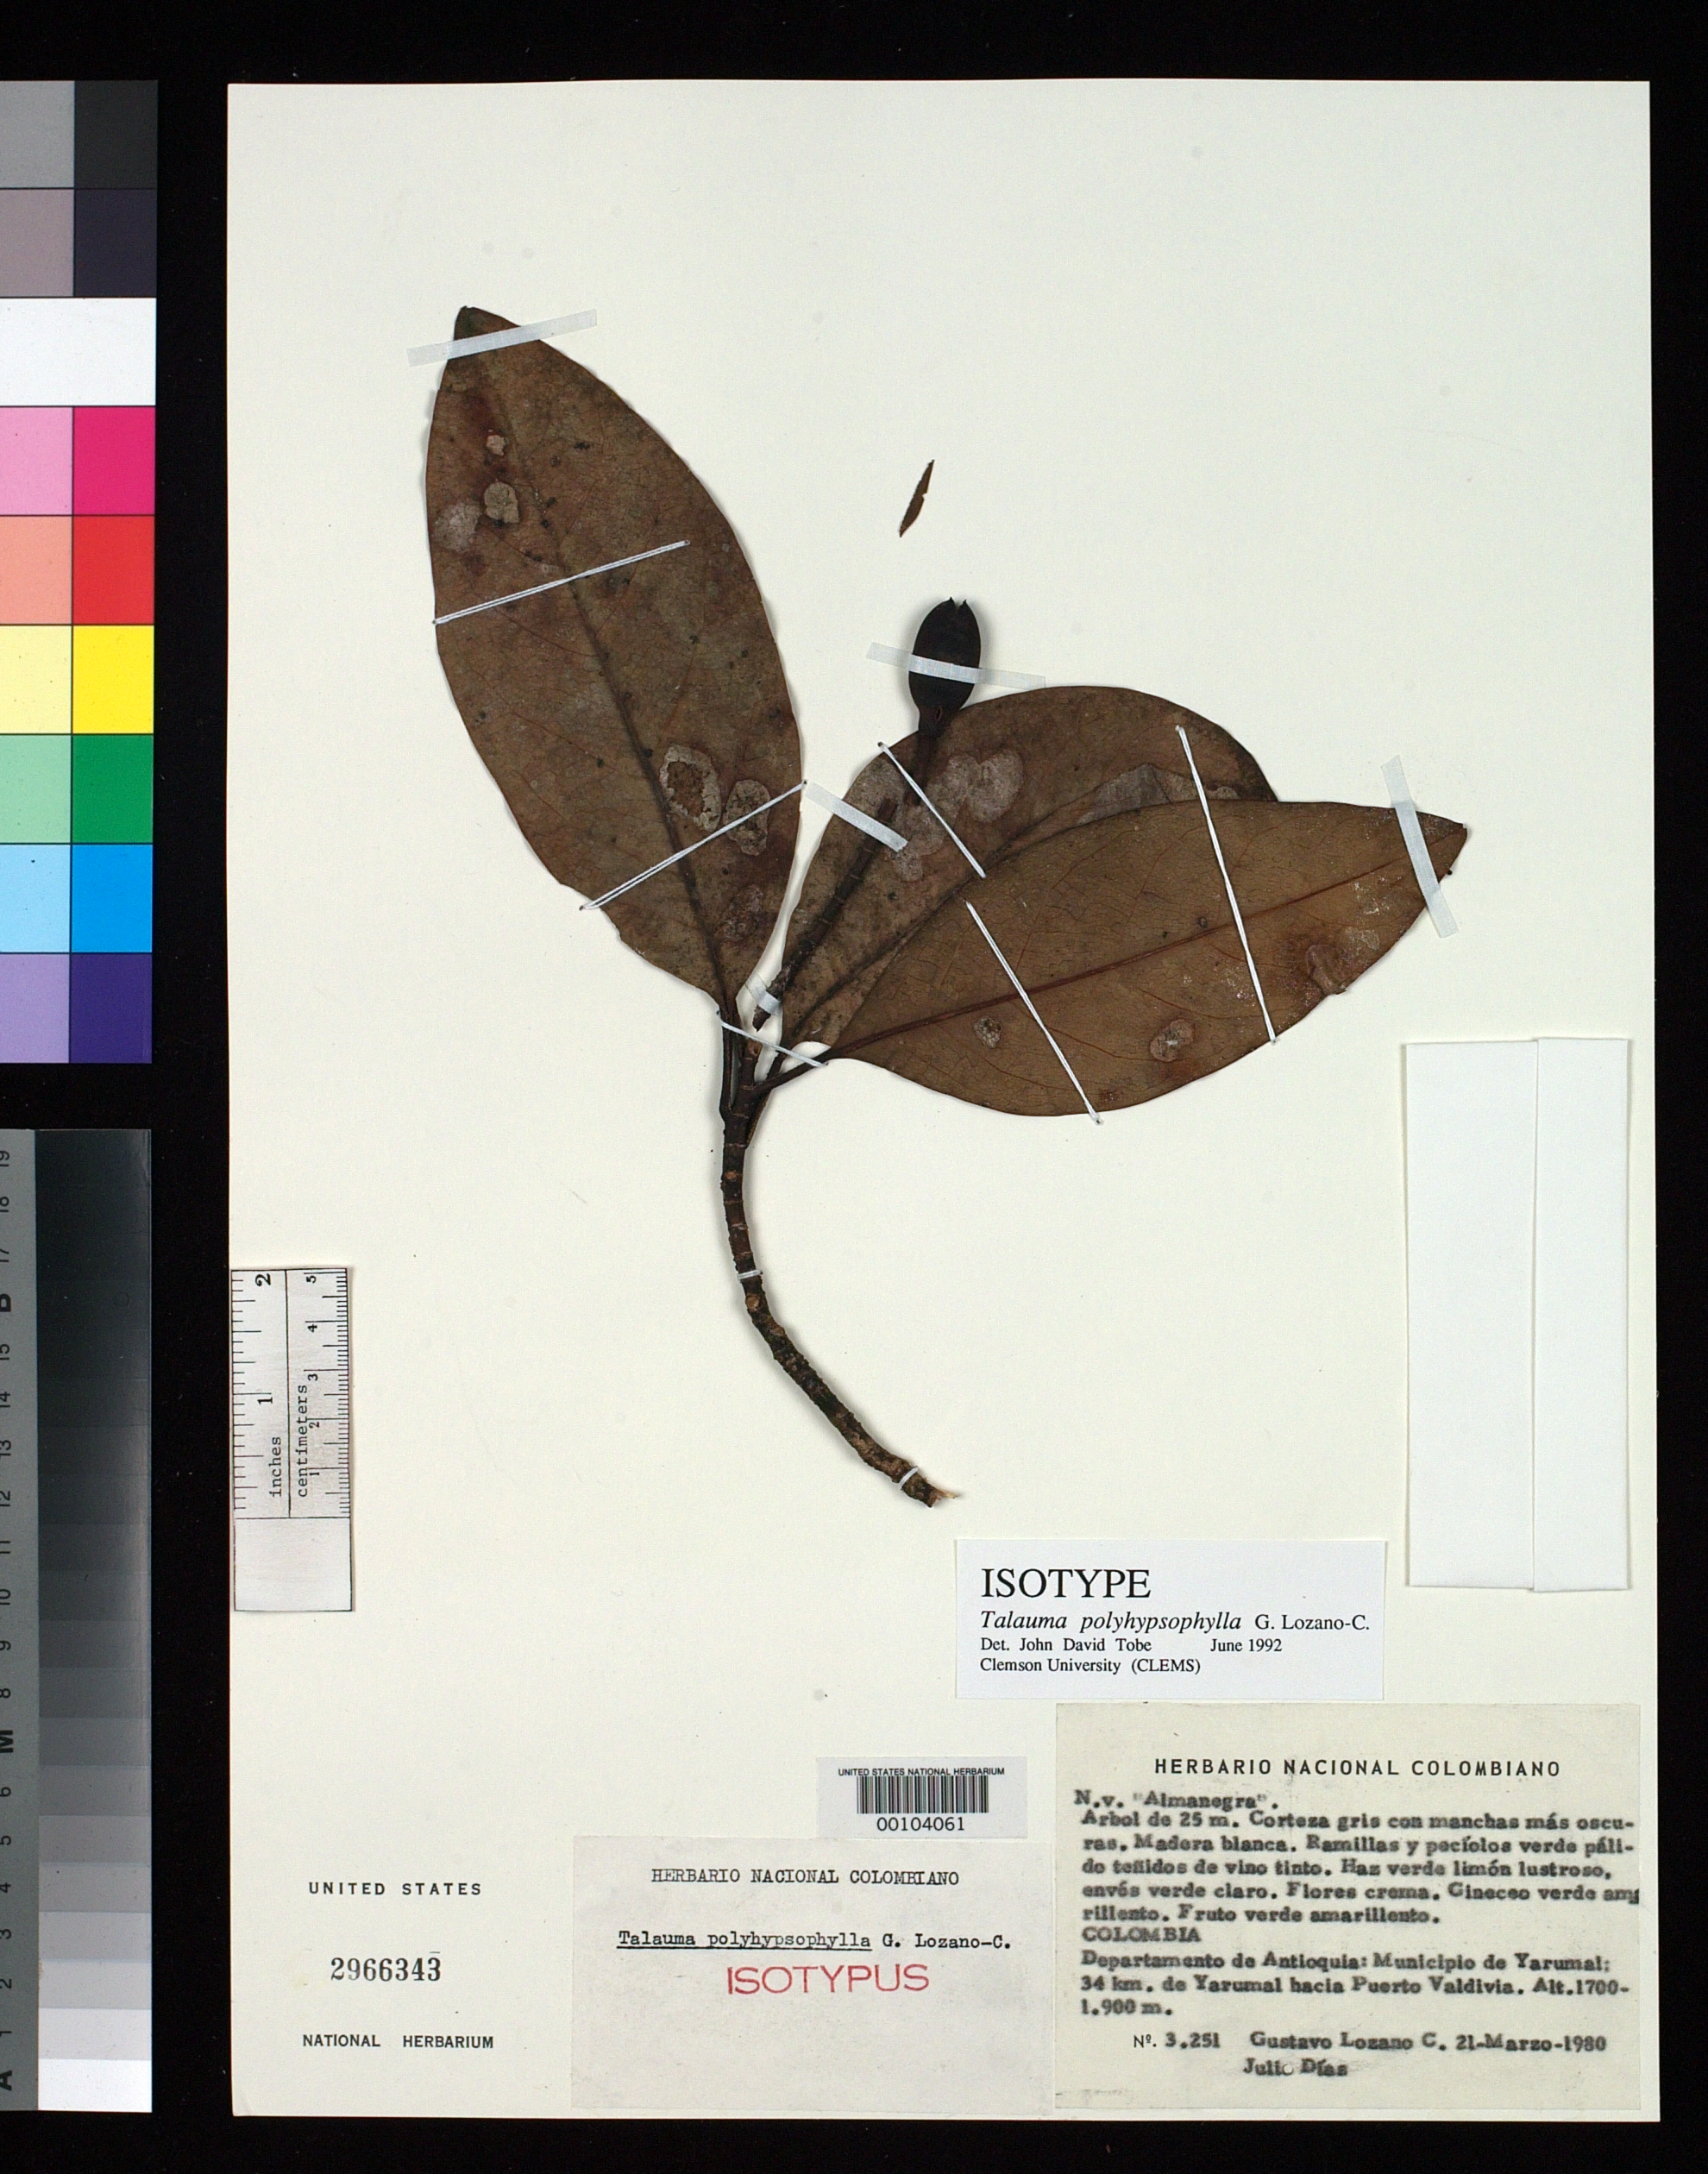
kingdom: Plantae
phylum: Tracheophyta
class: Magnoliopsida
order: Magnoliales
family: Magnoliaceae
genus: Talauma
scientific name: Talauma polyhypsophylla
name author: Lozano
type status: Isotype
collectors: G. Lozano-Contreras & J. Diaz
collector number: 3251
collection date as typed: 21 Mar 1980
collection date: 1980-03-21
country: Colombia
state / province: Antioquia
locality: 34 km de Yarumal Hacia Puerto Valdivia.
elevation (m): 1700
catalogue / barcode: US 2966343